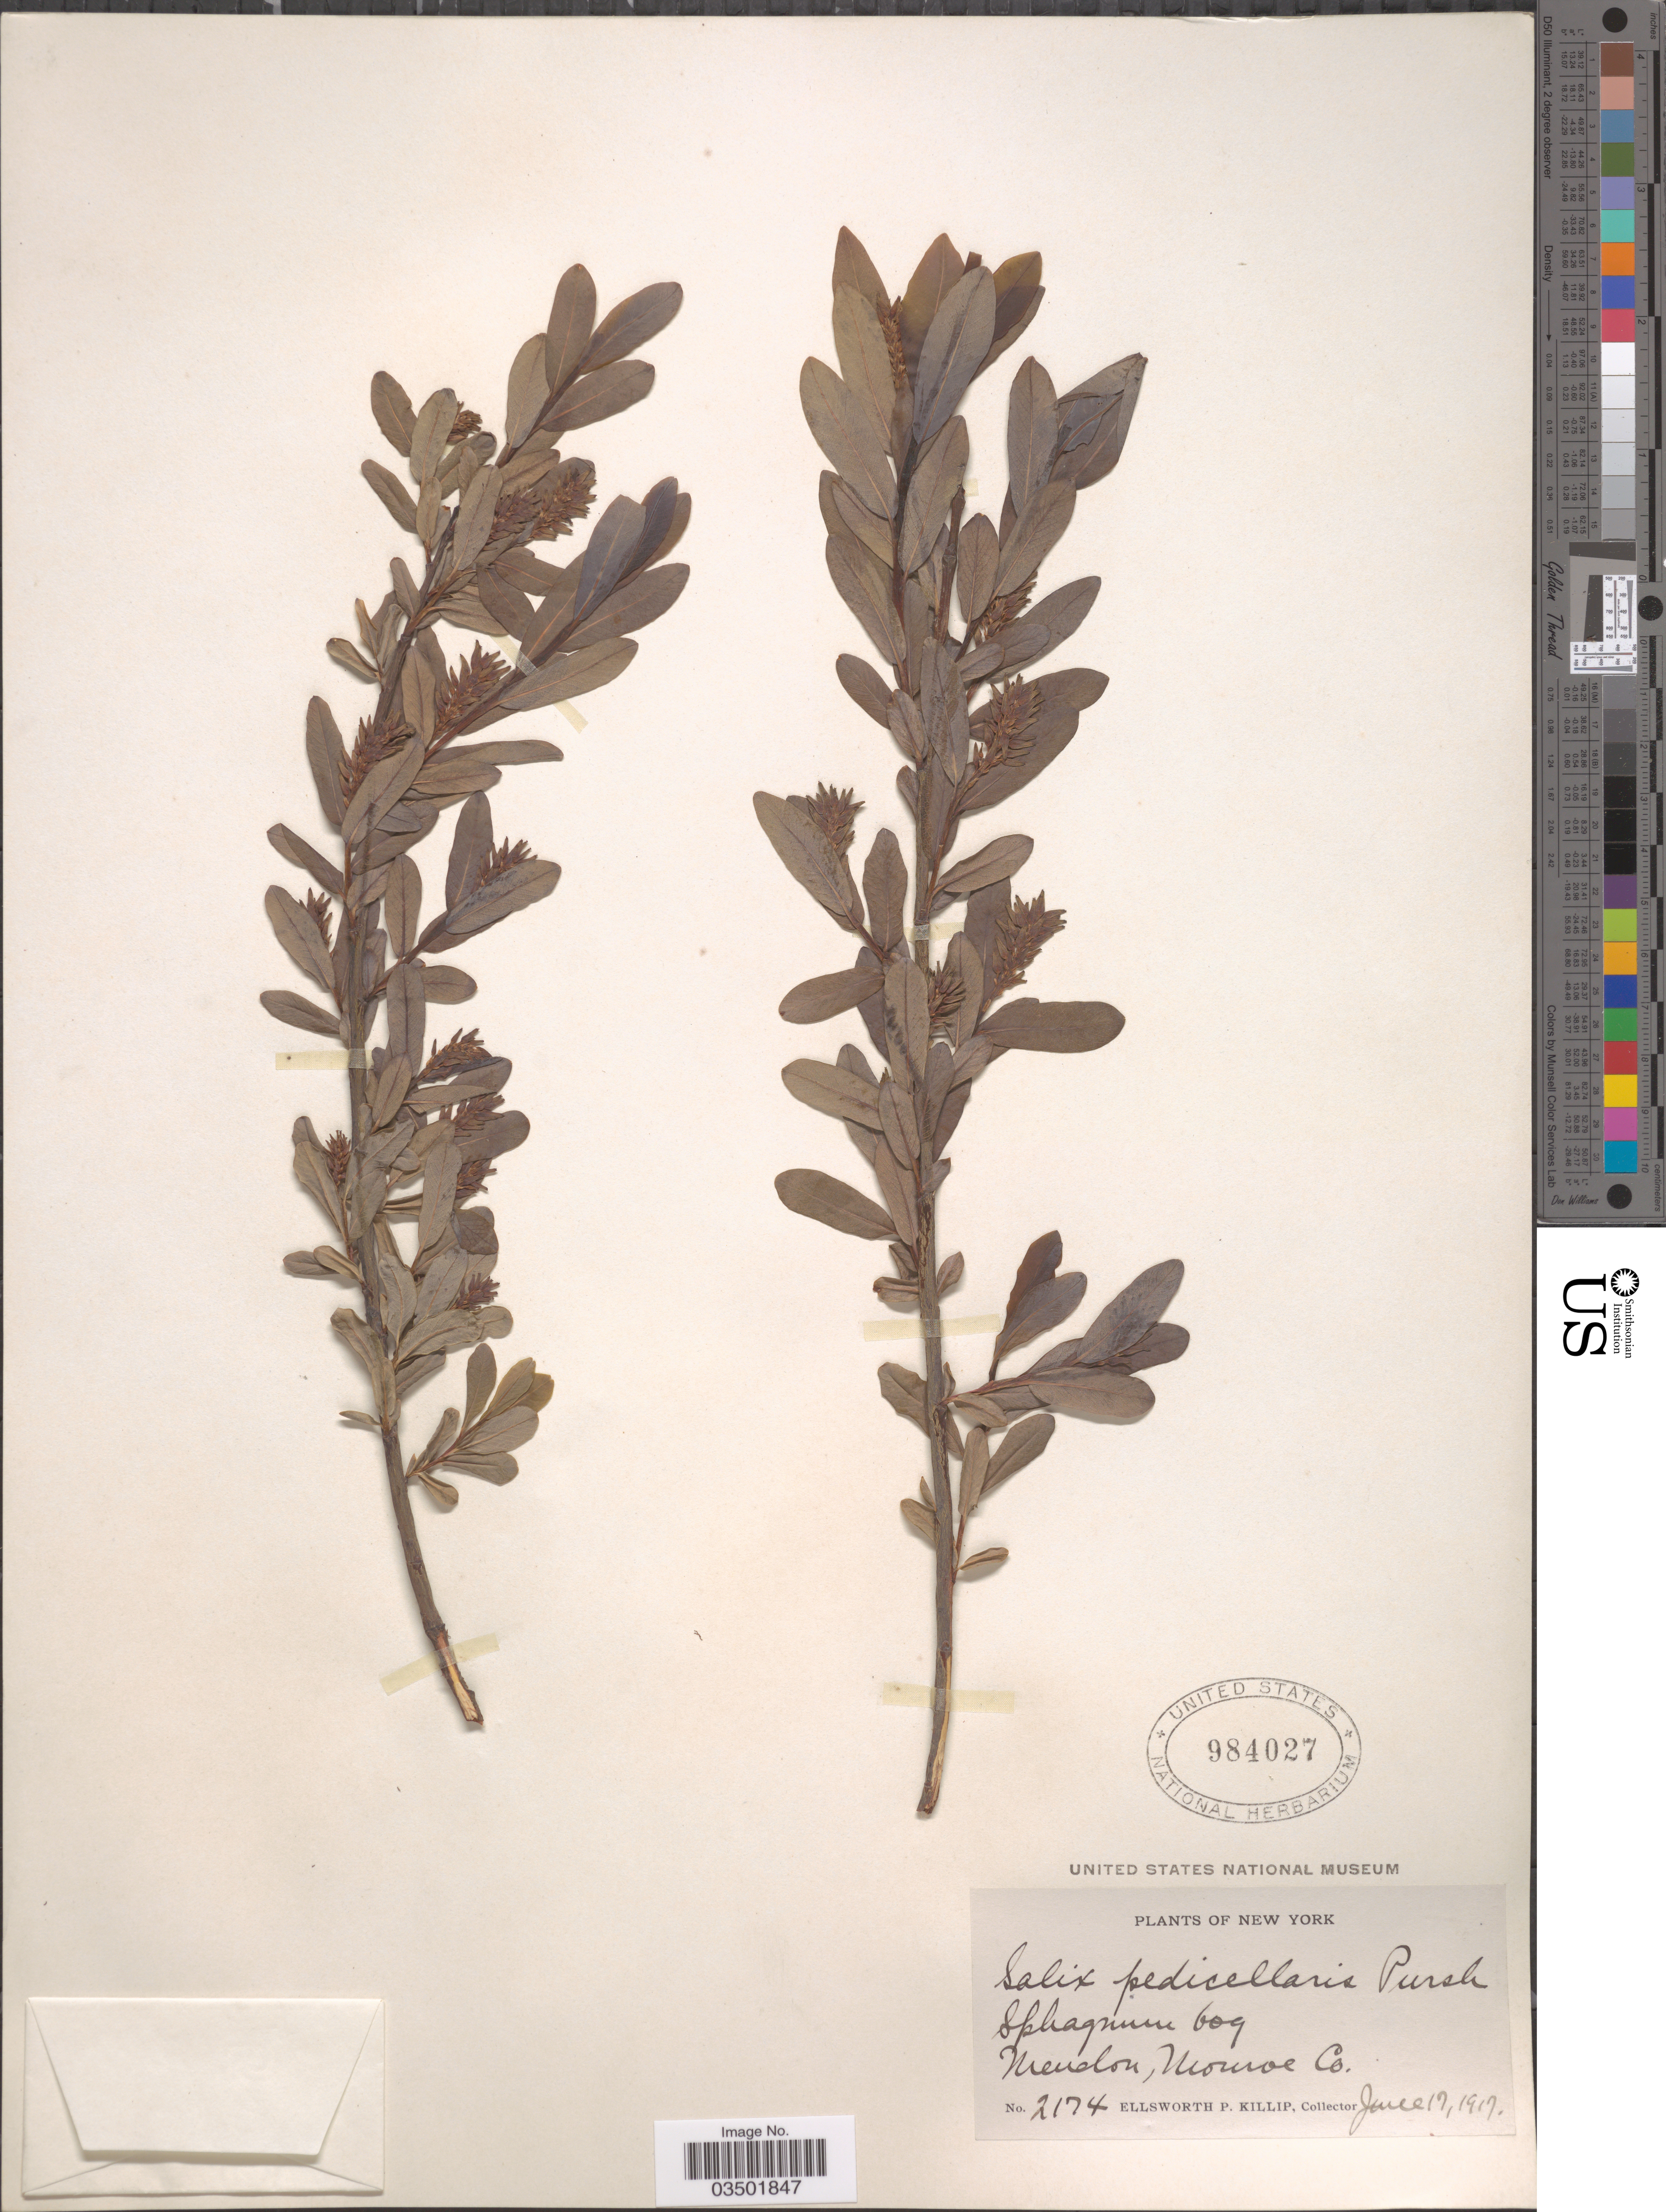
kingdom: Plantae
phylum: Tracheophyta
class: Magnoliopsida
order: Malpighiales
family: Salicaceae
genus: Salix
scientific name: Salix pedicellaris var. hypoglauca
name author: Fernald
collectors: E. P. Killip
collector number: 2174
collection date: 1917-06-17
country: United States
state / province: New York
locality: Sphagnum bog, Mendon, Monroe Co.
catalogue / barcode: US 984027